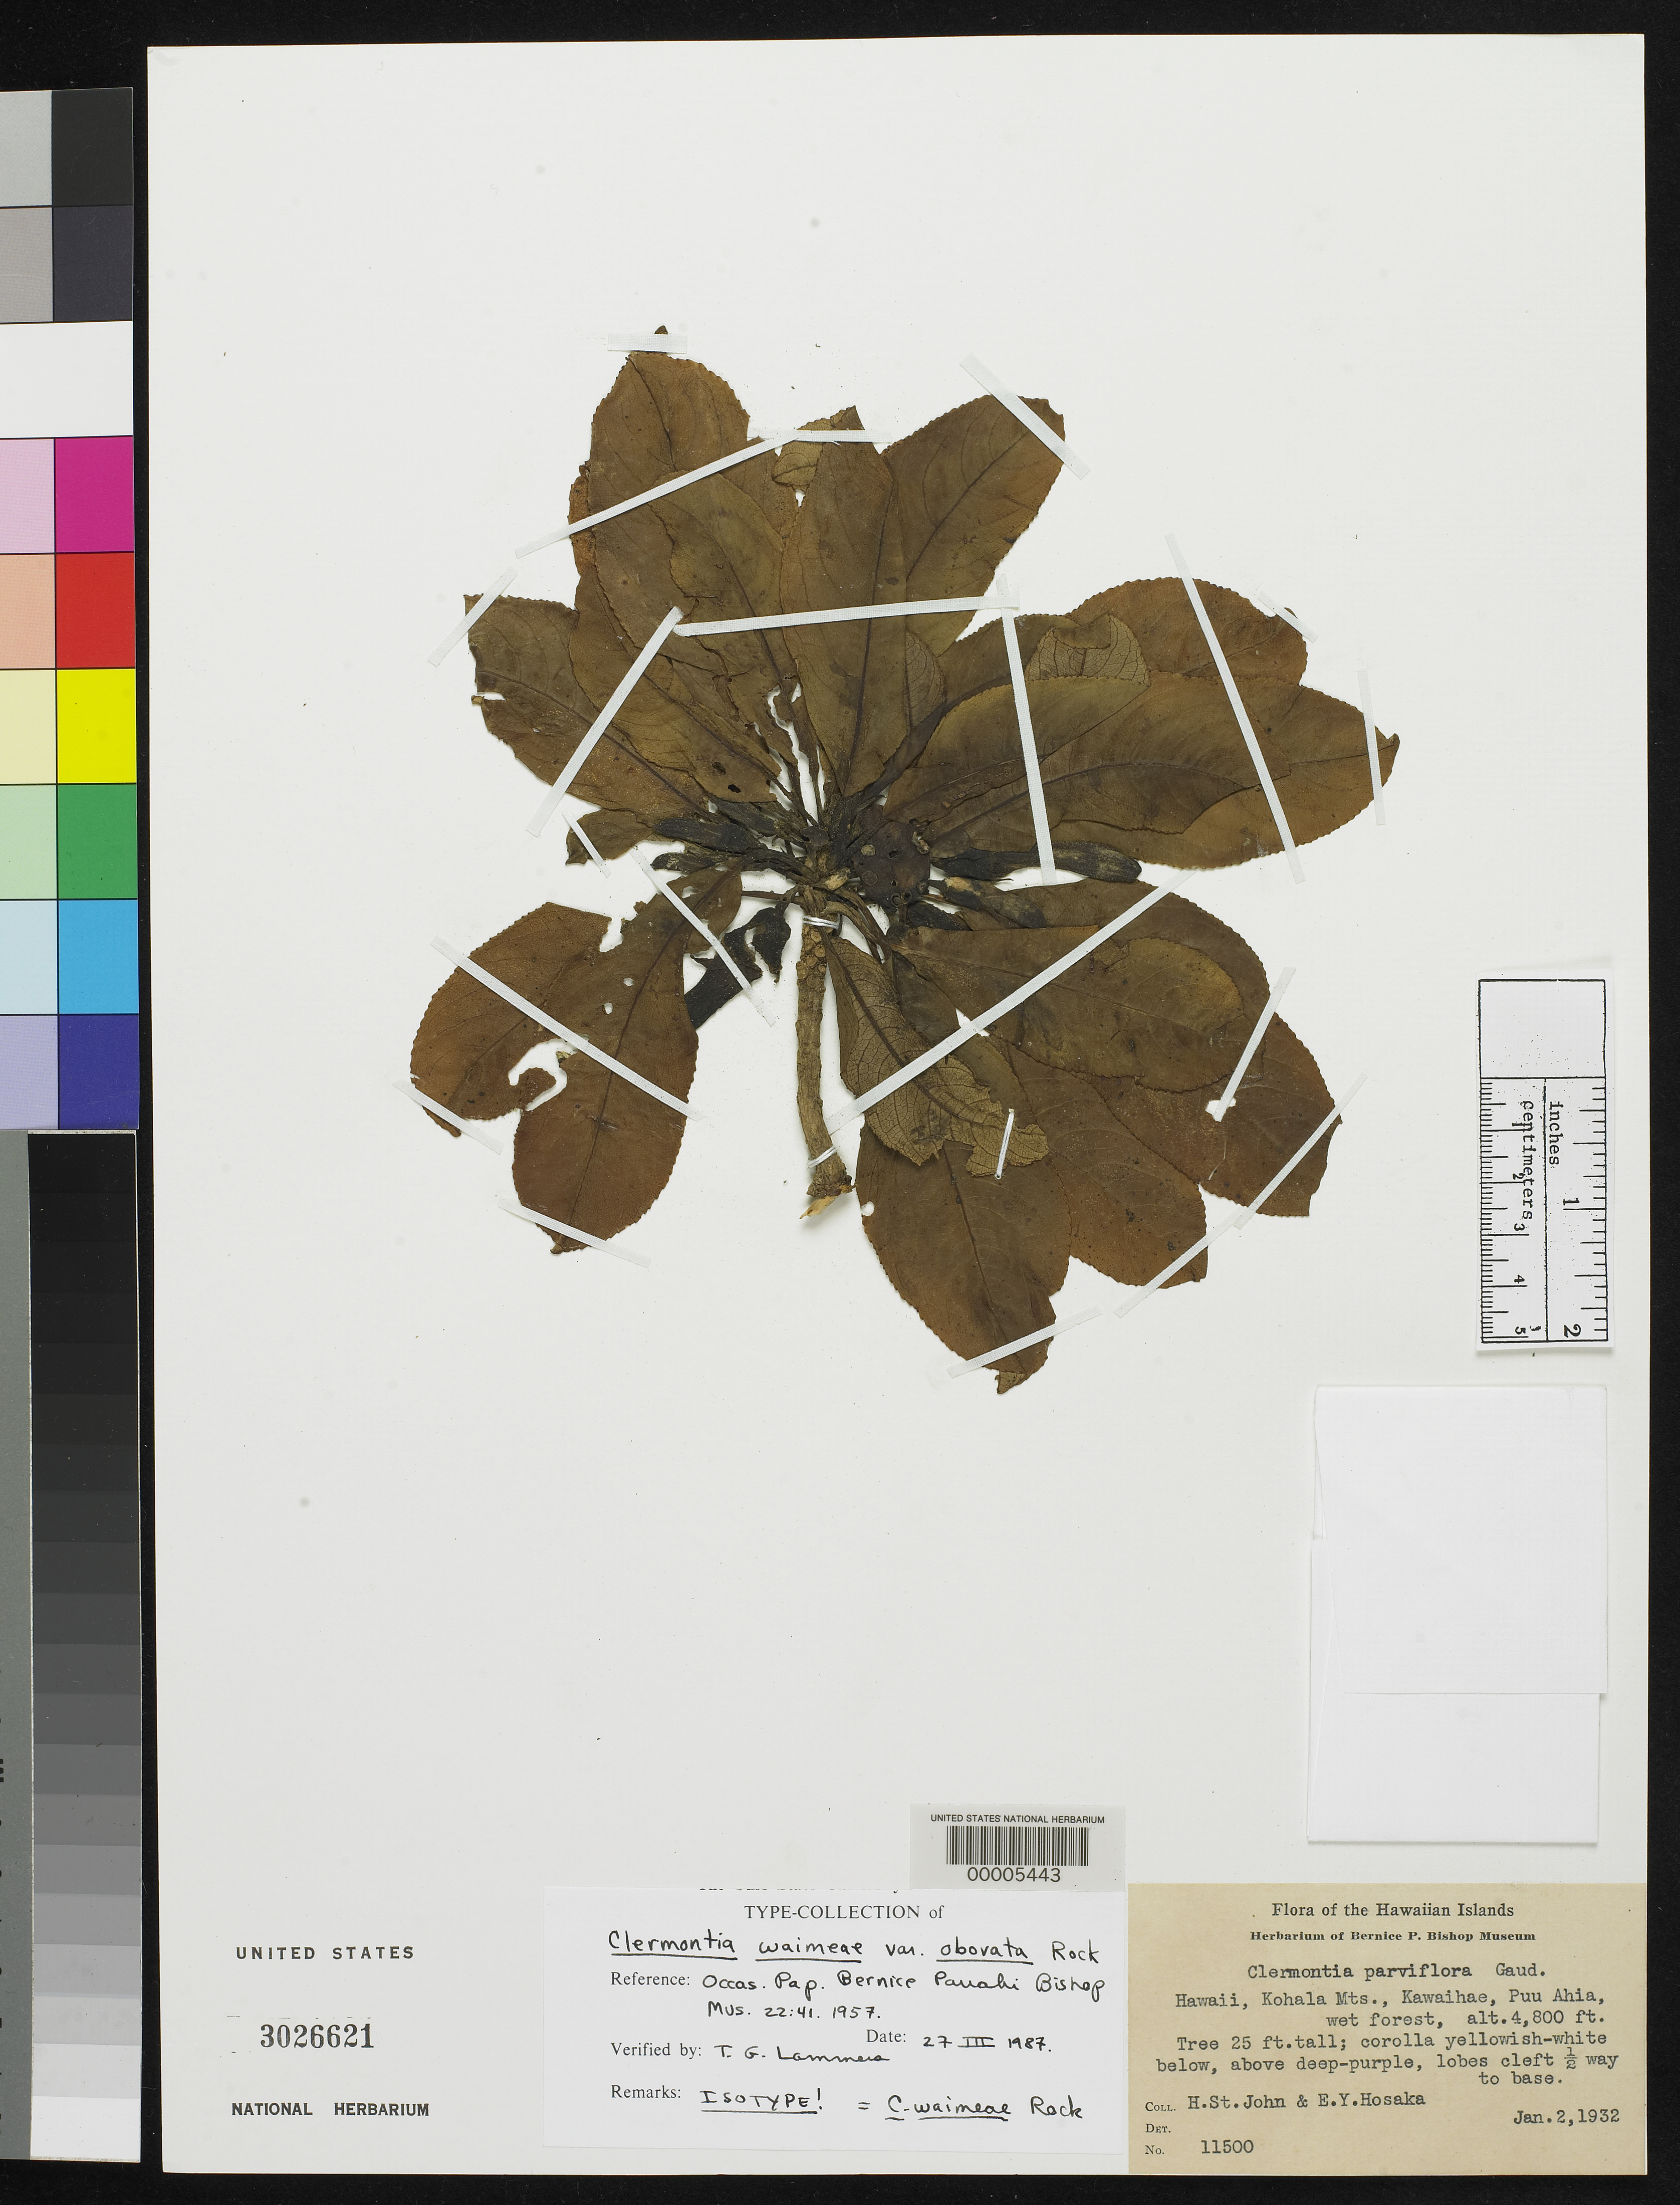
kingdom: Plantae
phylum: Tracheophyta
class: Magnoliopsida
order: Asterales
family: Campanulaceae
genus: Clermontia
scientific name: Clermontia waimeae var. obovata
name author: Rock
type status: Isotype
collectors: H. St. John & E. Y. Hosaka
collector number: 11500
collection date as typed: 02 Jan 1932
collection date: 1932-01-02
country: United States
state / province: Hawaii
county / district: Hawaii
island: Hawaii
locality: Kohala Mountains, Puu Ahia.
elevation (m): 1463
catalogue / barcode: US 3026621